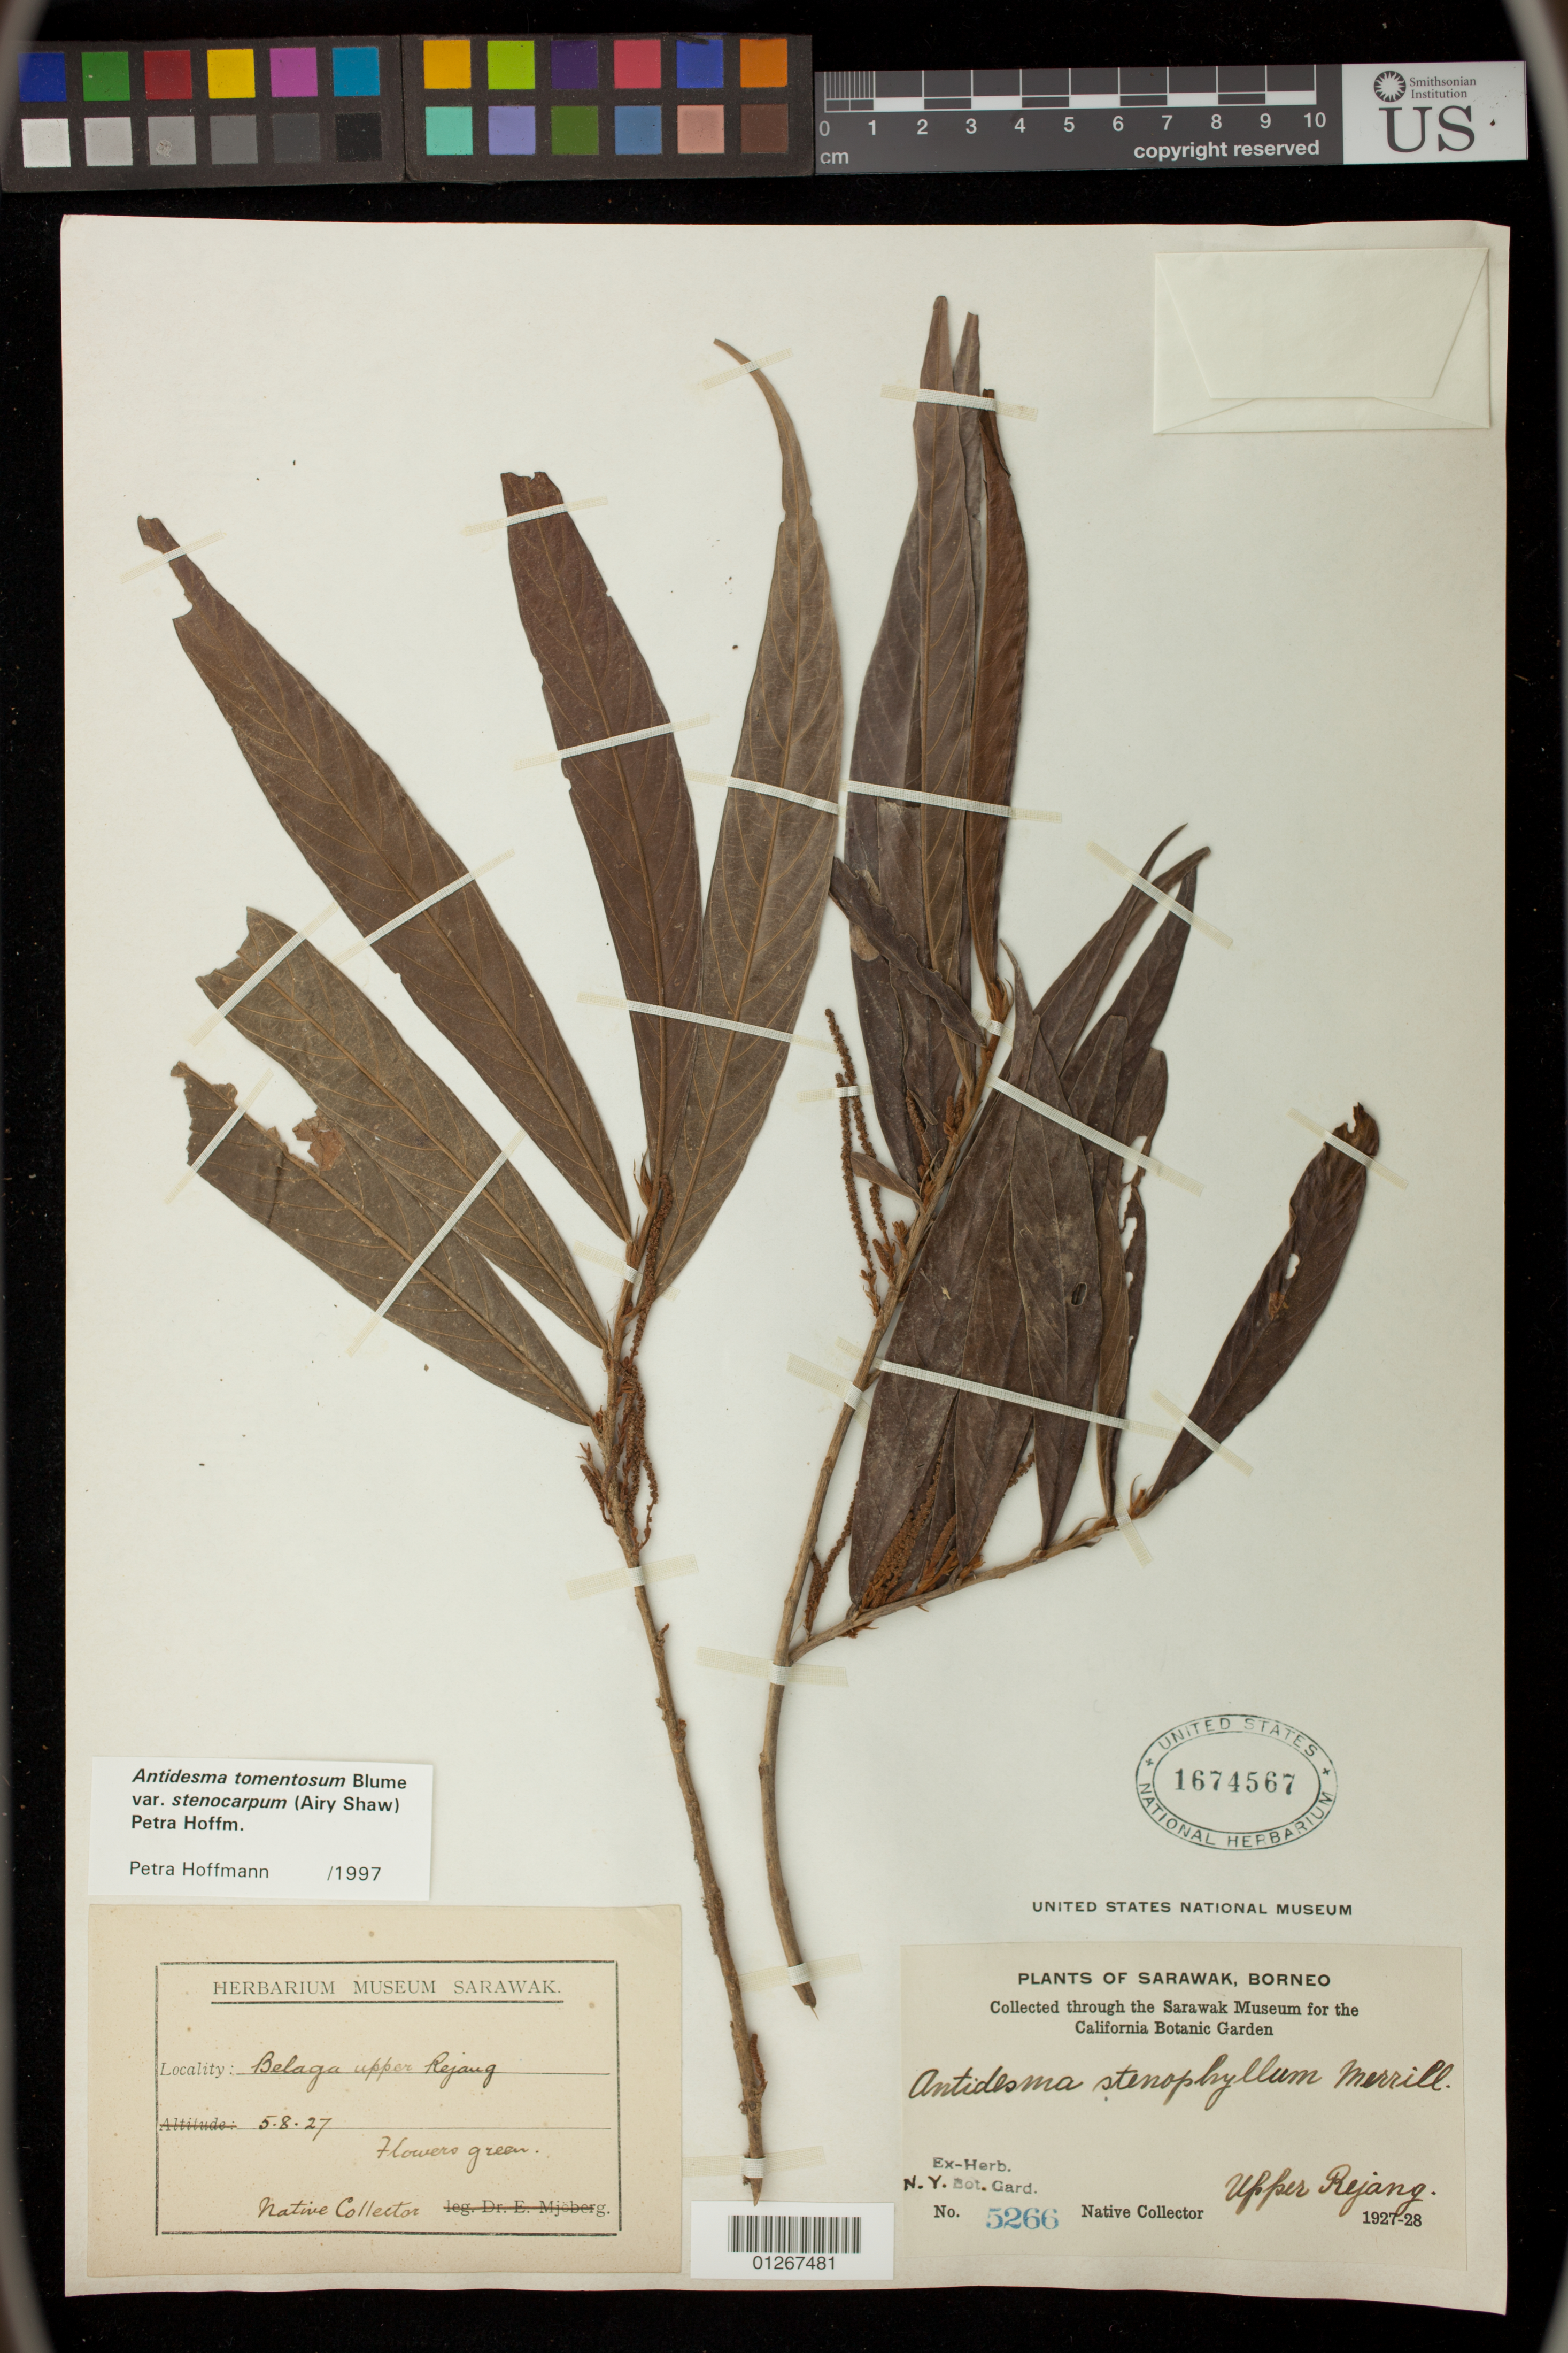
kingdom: Plantae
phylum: Tracheophyta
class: Magnoliopsida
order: Malpighiales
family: Phyllanthaceae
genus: Antidesma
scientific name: Antidesma tomentosum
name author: Blume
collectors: Native collector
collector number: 5266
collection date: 1927-08-05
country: Malaysia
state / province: Sarawak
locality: Belaga upper Rejang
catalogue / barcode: US 1674567